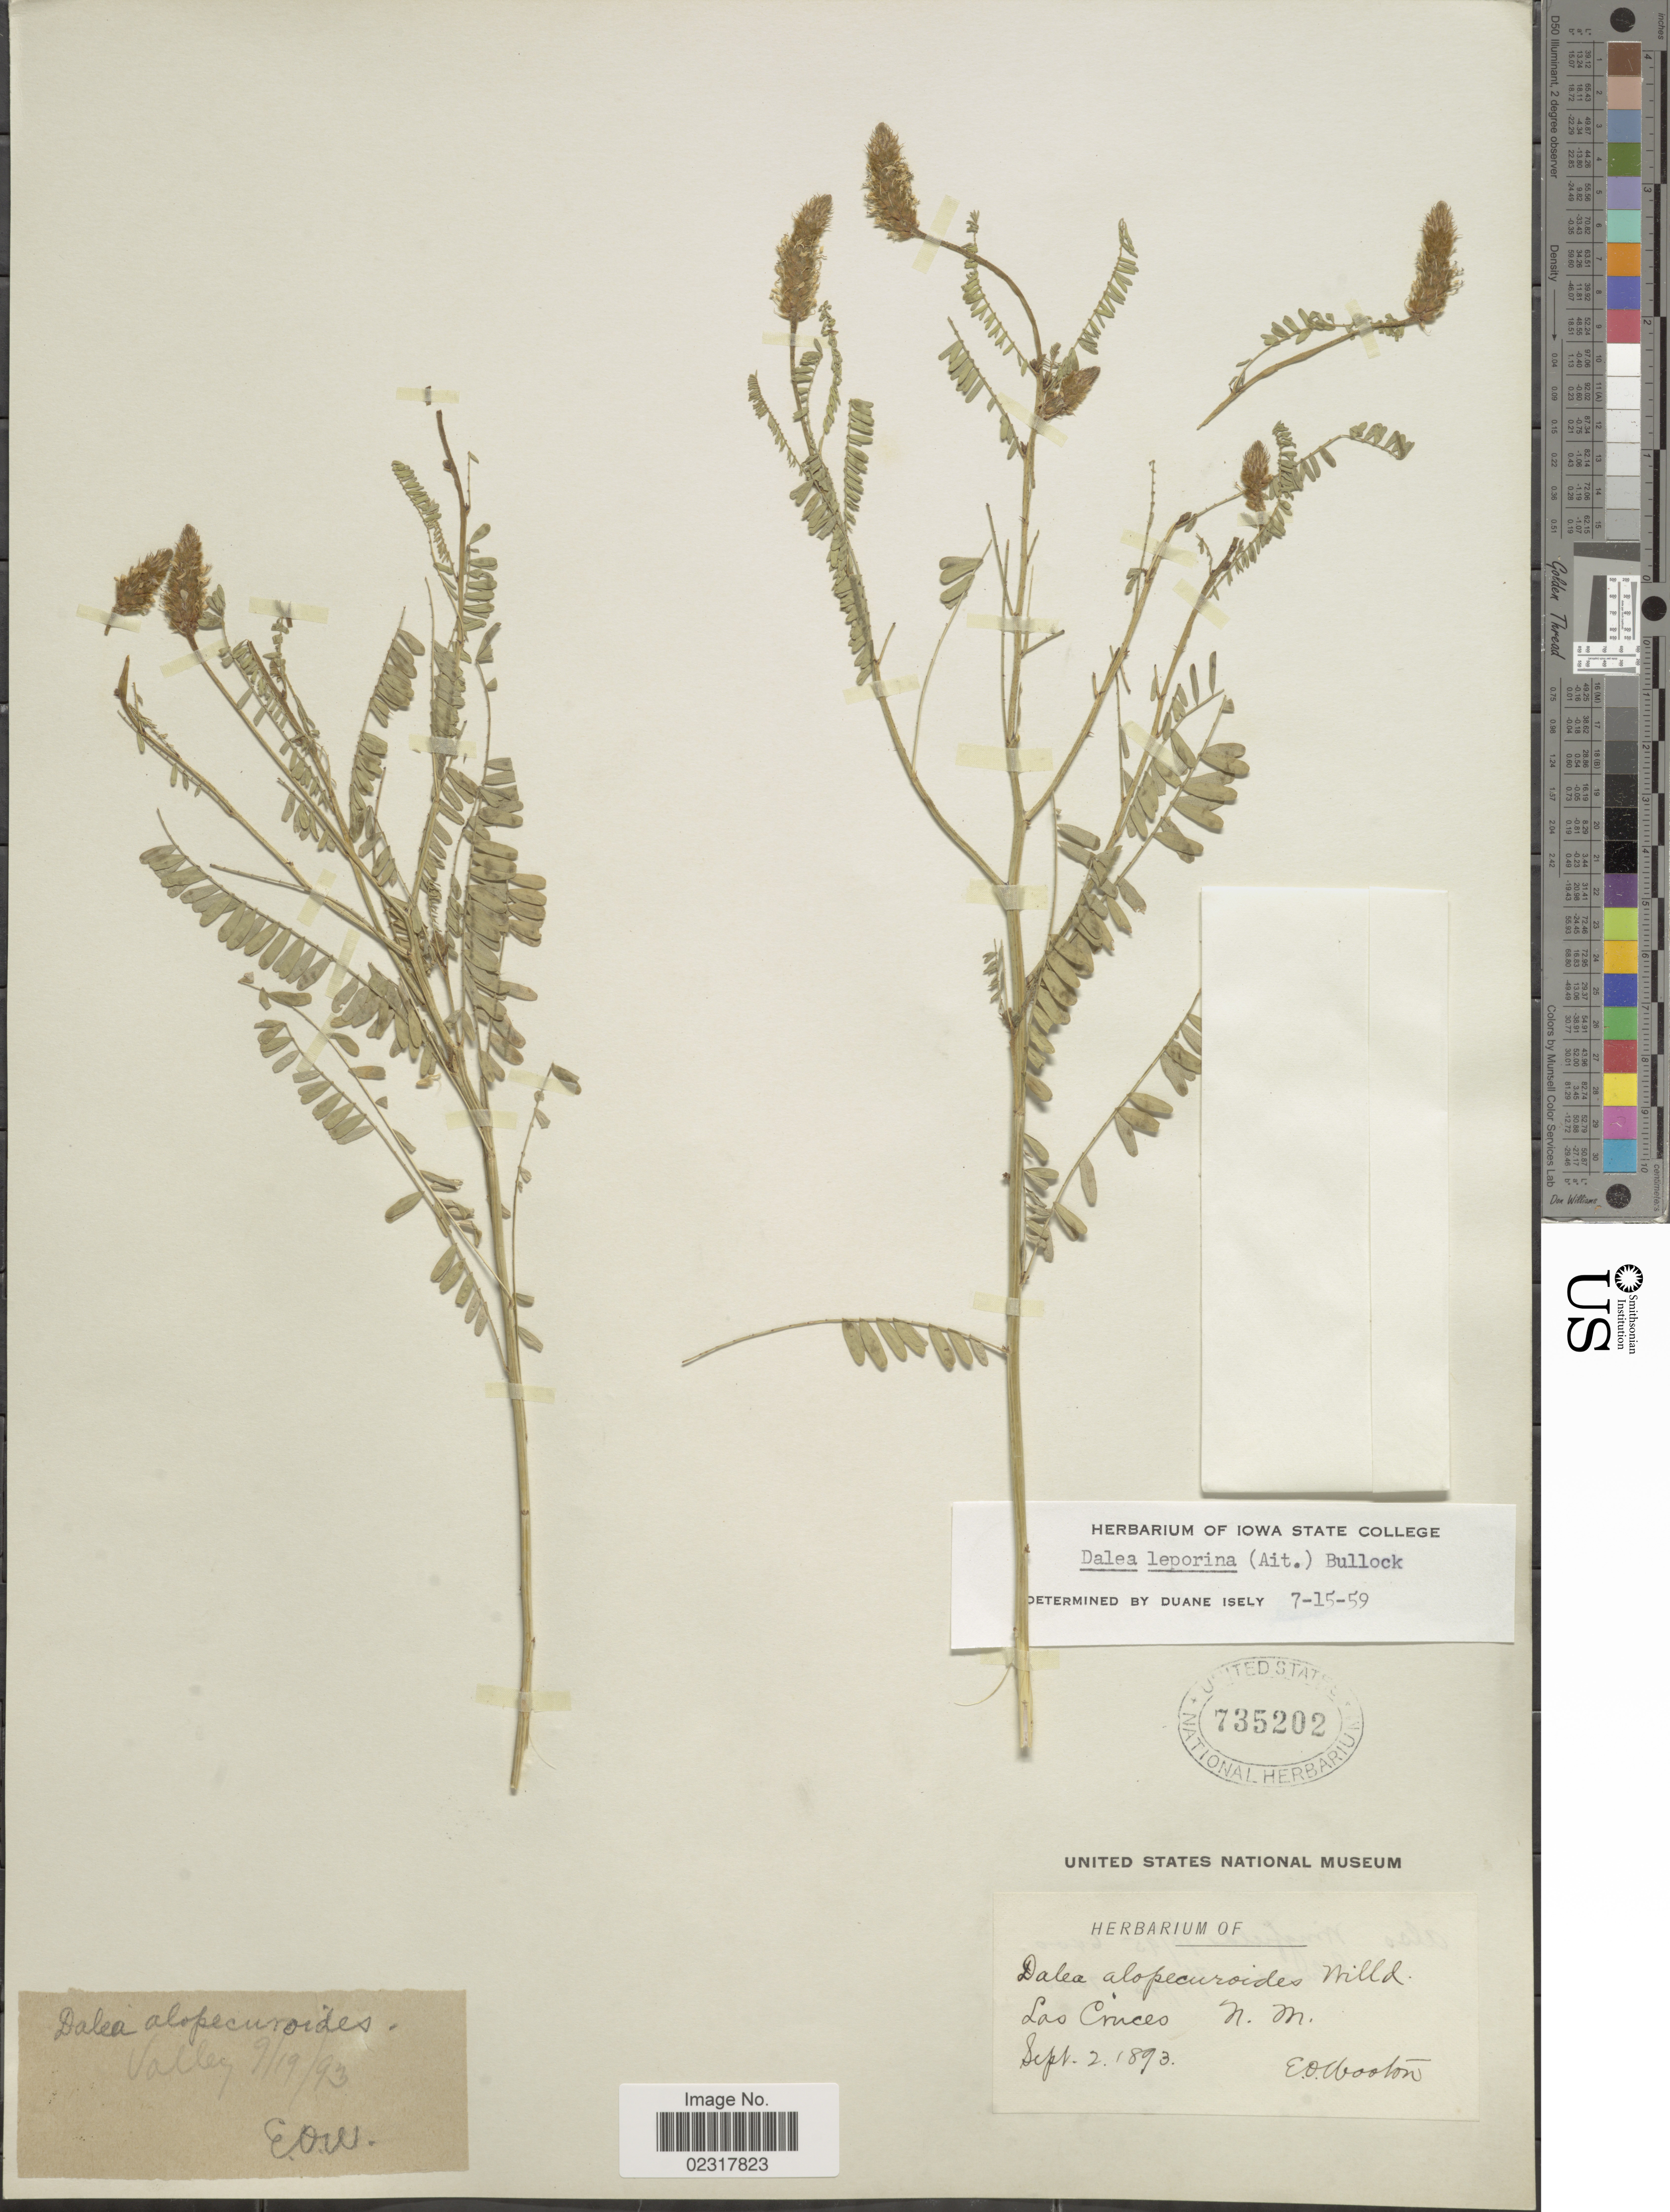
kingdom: Plantae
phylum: Tracheophyta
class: Magnoliopsida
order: Fabales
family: Fabaceae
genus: Dalea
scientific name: Dalea leporina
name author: (Aiton) Bullock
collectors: E. O. Wooton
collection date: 1893-09-02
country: United States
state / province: New Mexico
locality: Las Cruces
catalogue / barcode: US 735202